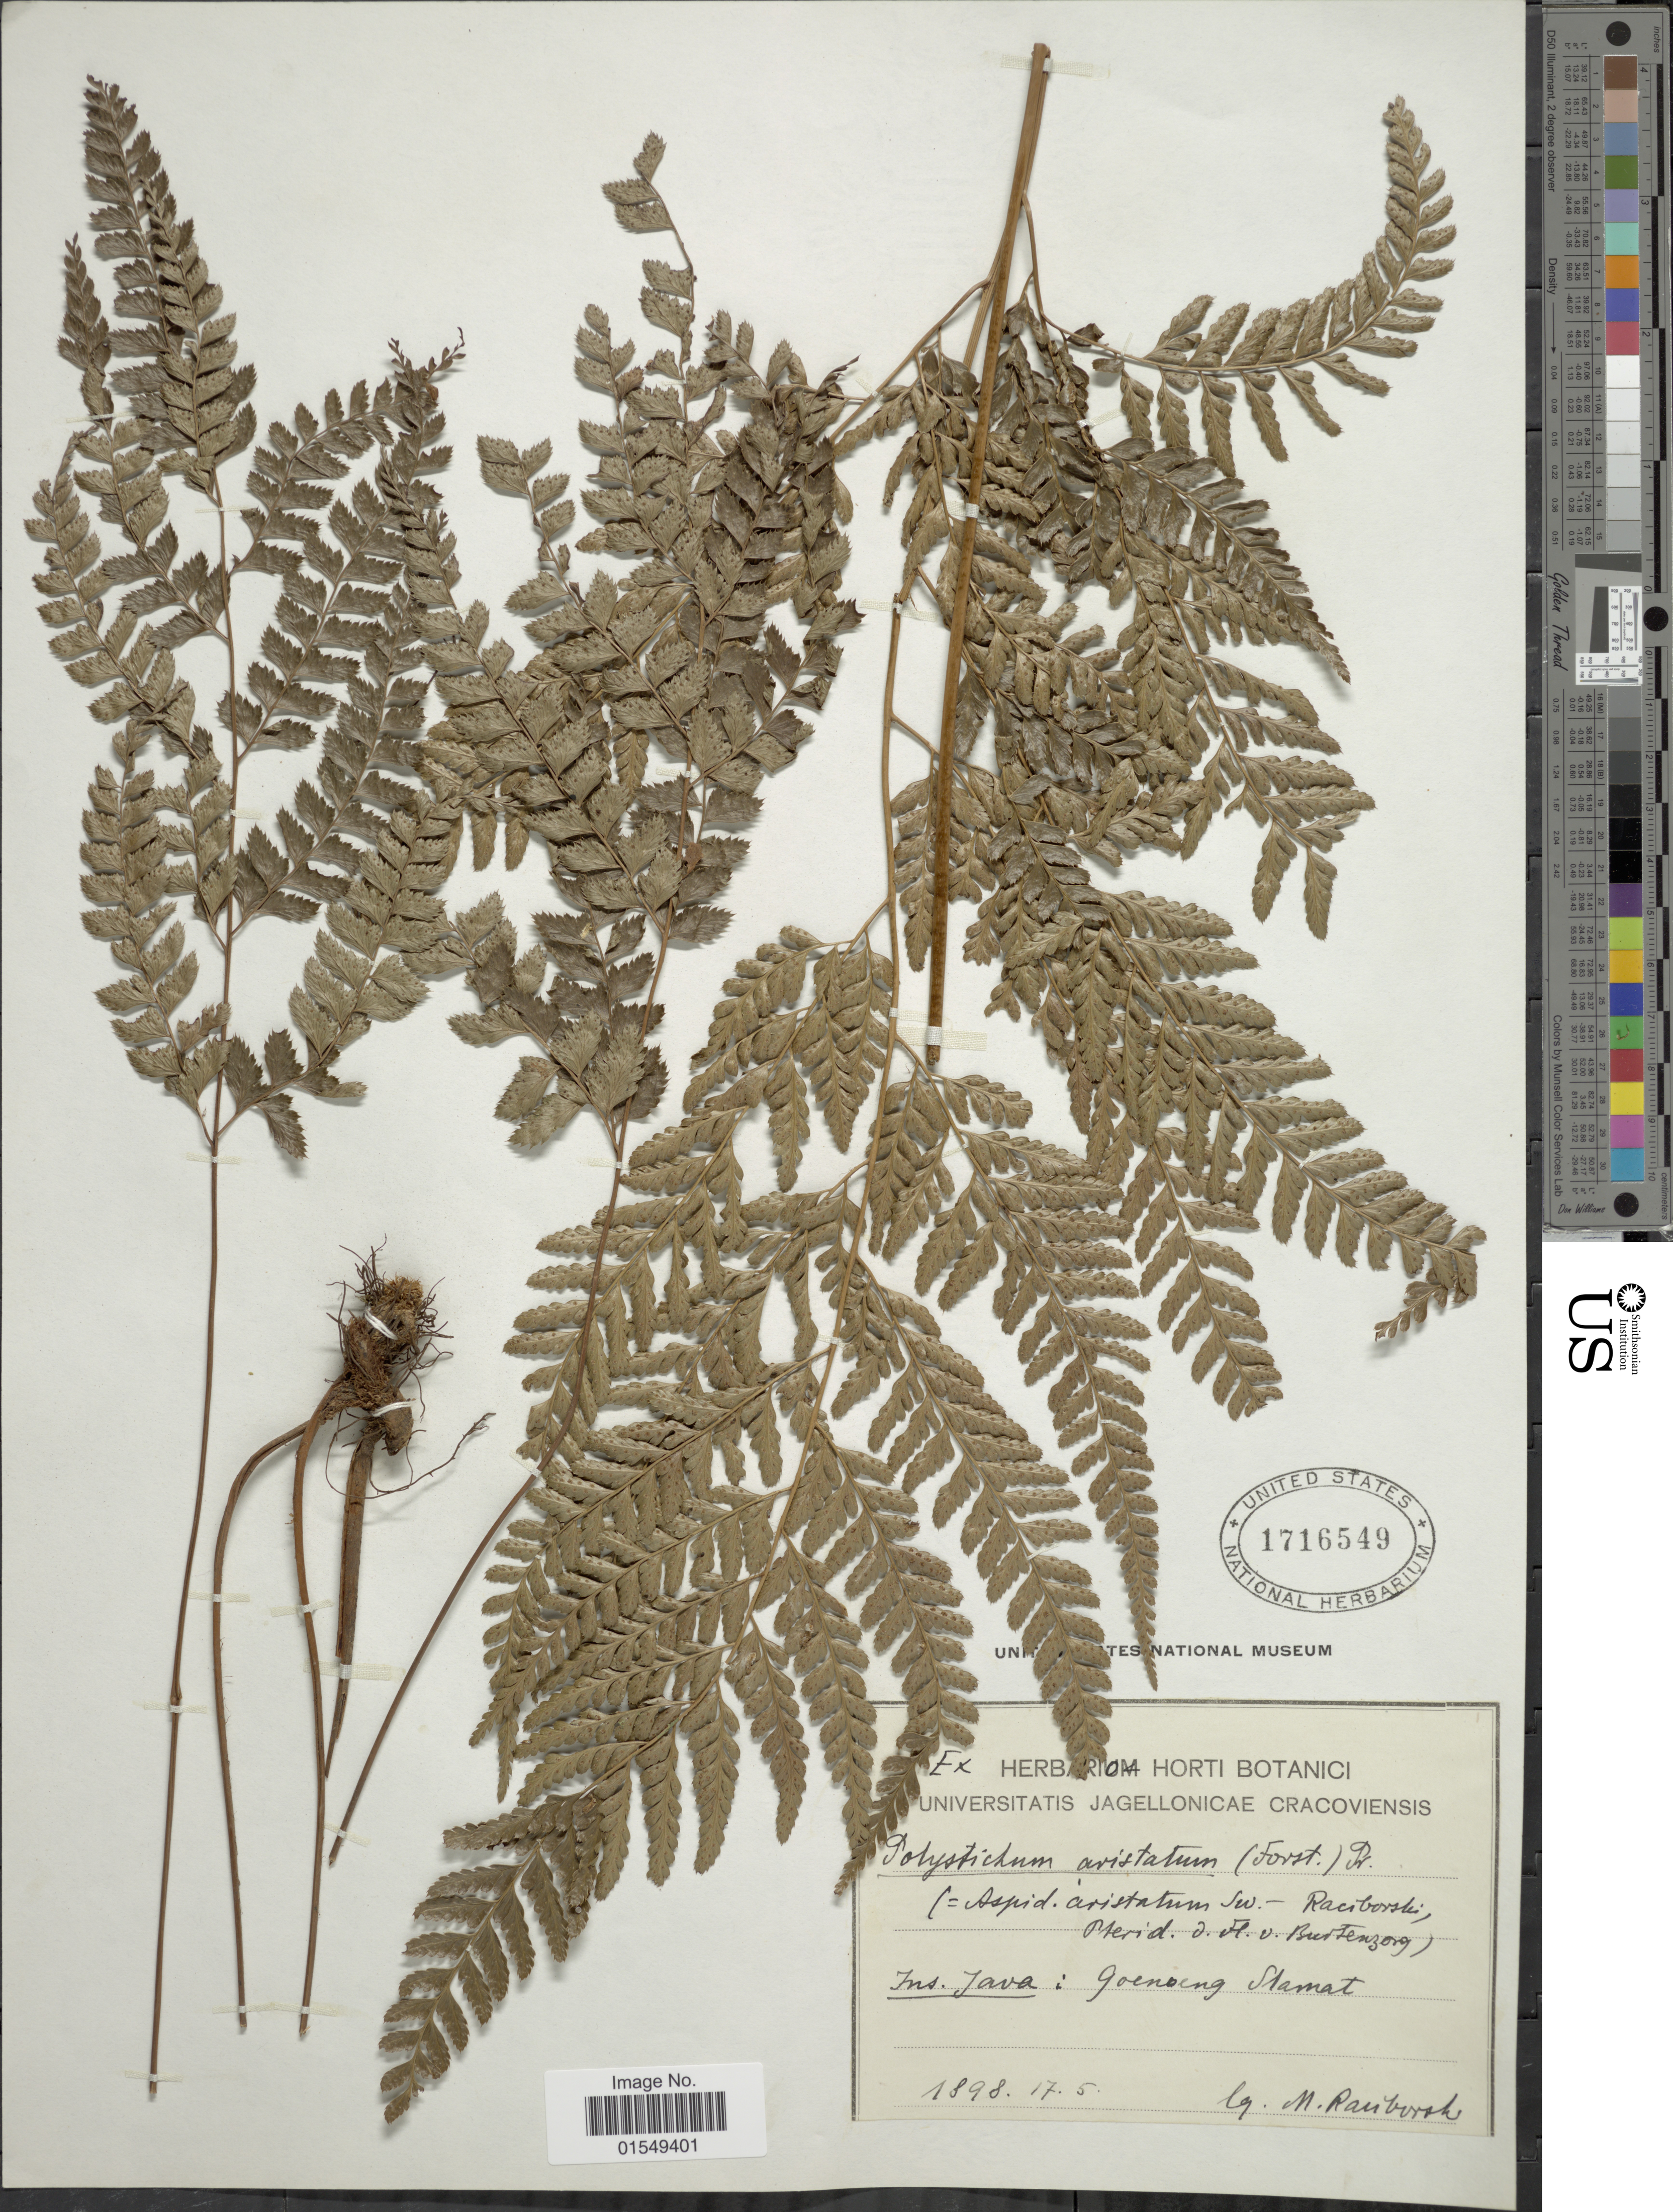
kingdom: Plantae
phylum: Tracheophyta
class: Polypodiopsida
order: Polypodiales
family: Dryopteridaceae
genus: Arachniodes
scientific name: Arachniodes carvifolia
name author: (Kunze) Ching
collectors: M. Raciborski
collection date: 1898-05-17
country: Indonesia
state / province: Java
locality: Ins. Java: Goenoeng Slamat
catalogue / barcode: US 1716549